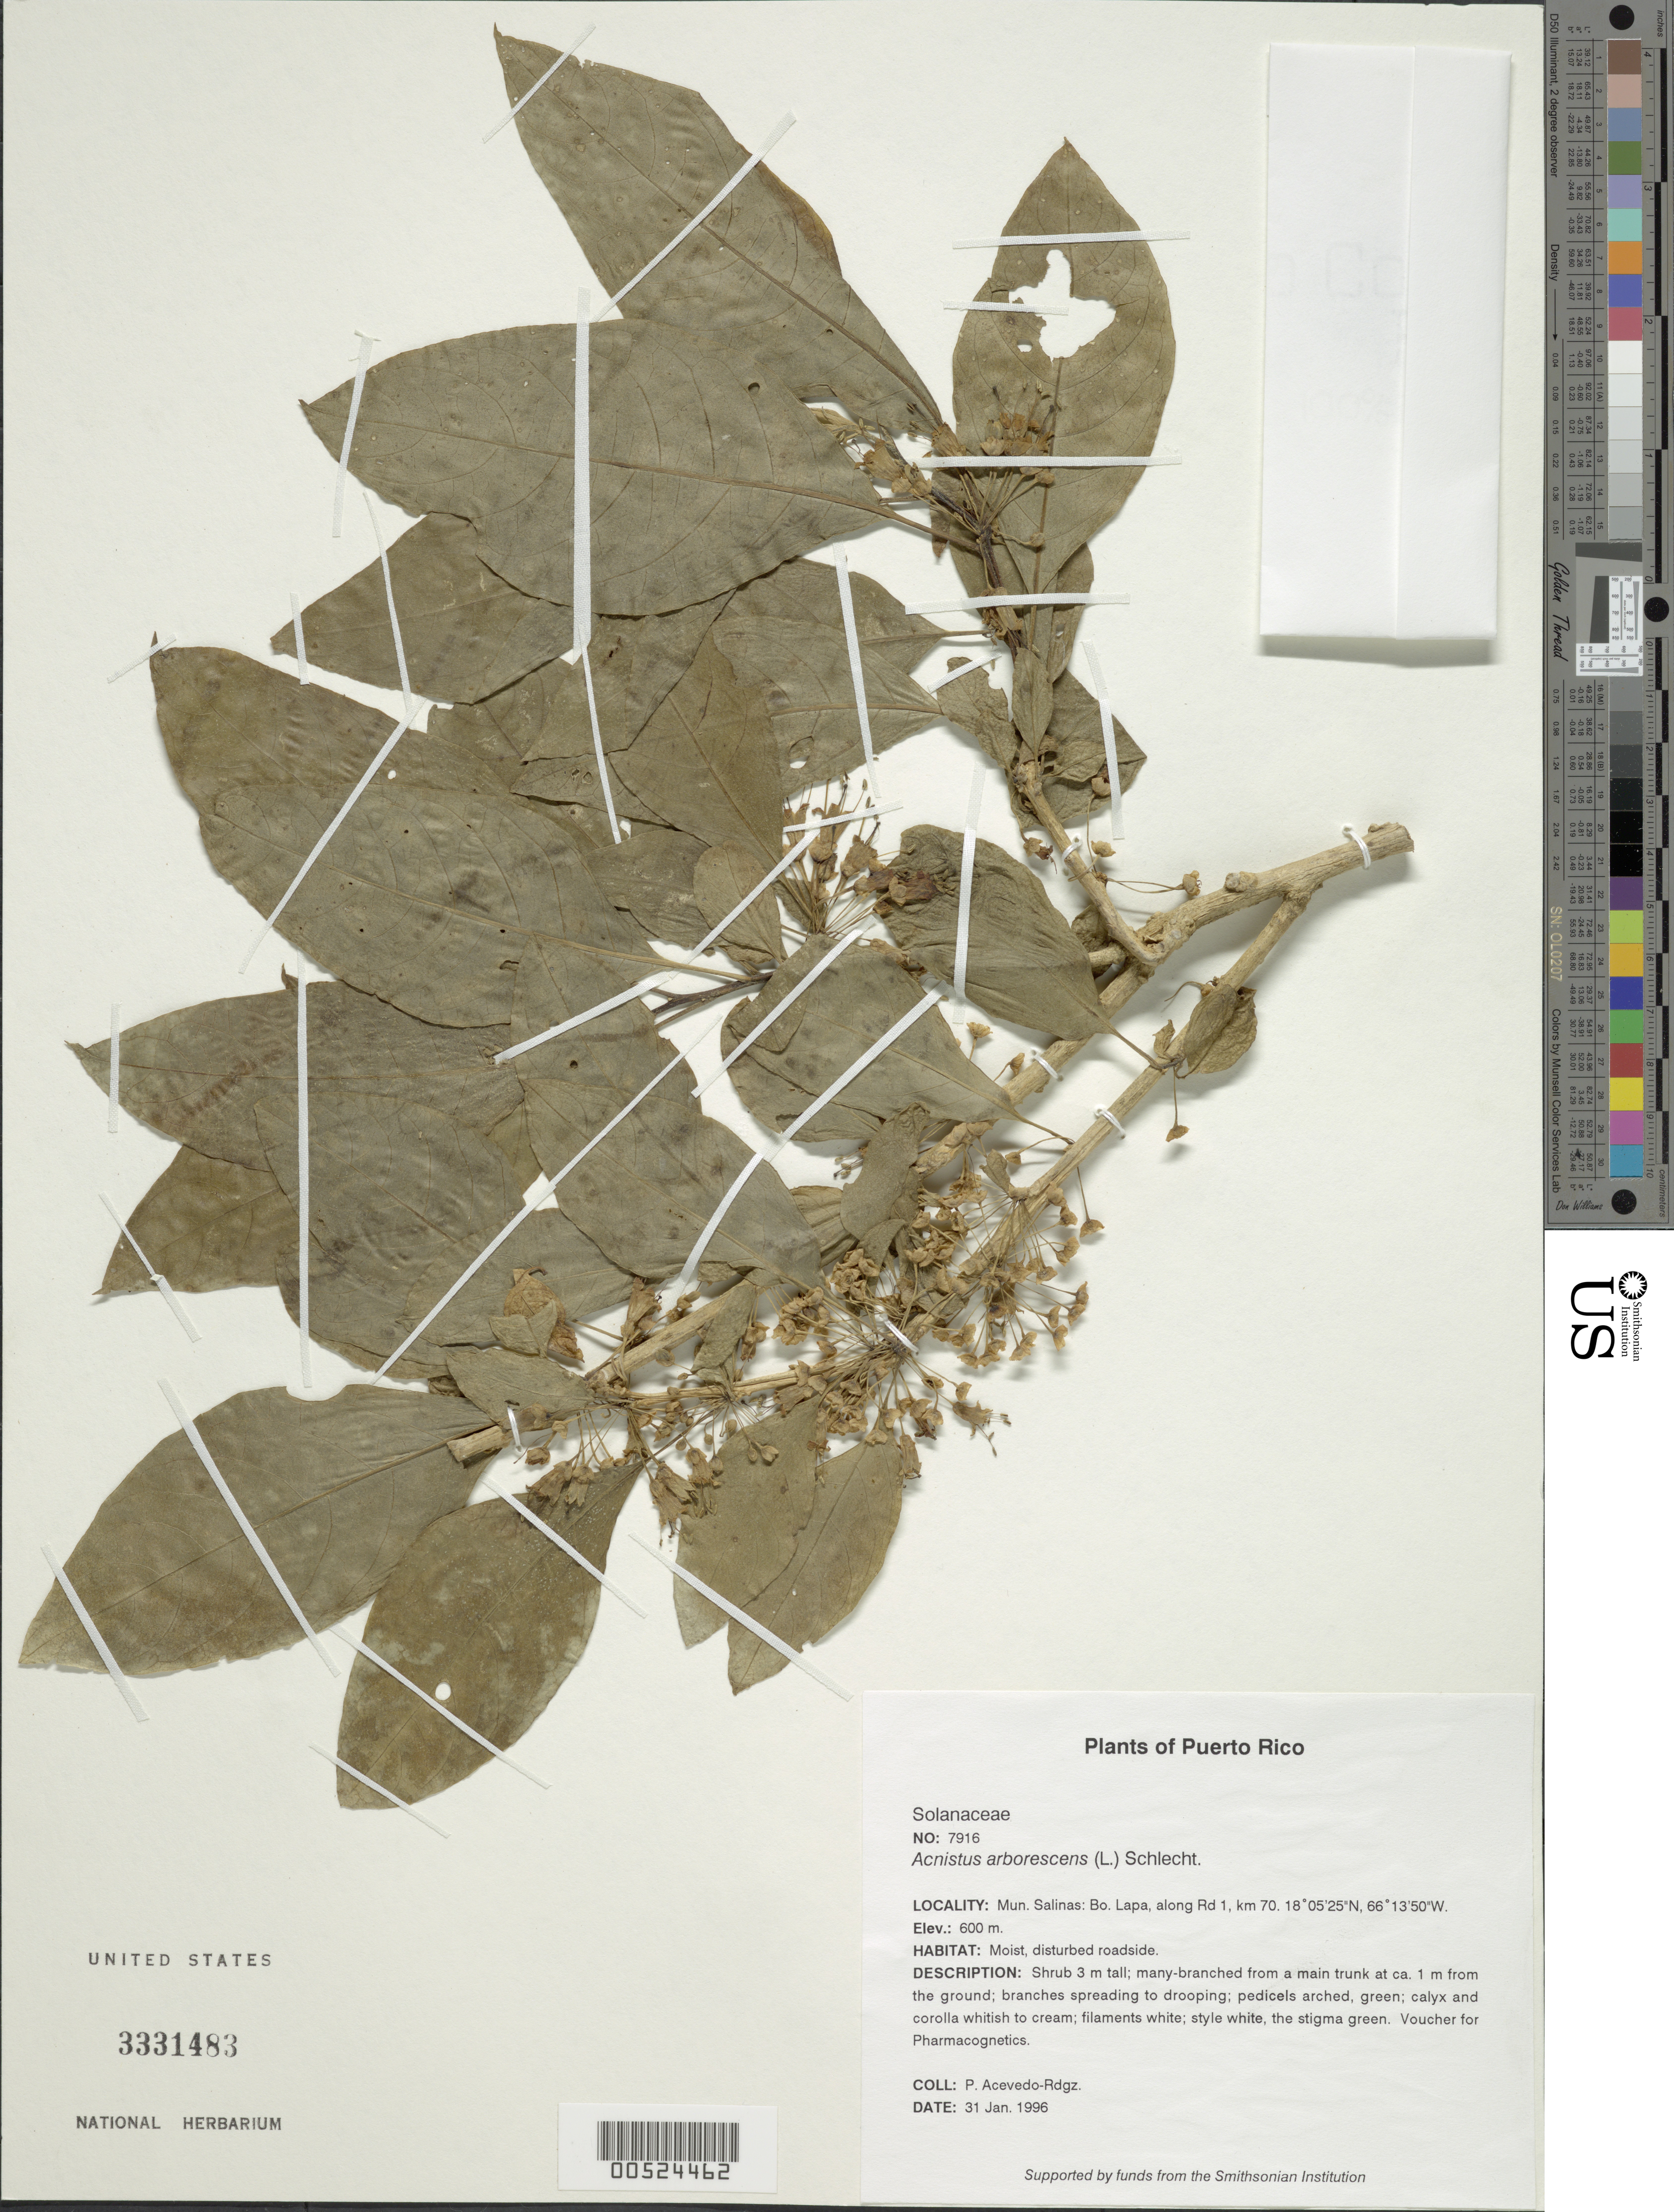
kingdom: Plantae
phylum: Tracheophyta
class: Magnoliopsida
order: Solanales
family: Solanaceae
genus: Acnistus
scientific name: Acnistus arborescens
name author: (L.) Schltdl.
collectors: P. Acevedo-Rodr.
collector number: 7916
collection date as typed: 31 Jan 1996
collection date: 1996-01-31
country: Puerto Rico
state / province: Cayey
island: Puerto Rico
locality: Cayey; along Rd 1, km 70.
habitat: Moist, disturbed roadside.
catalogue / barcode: US 3331483